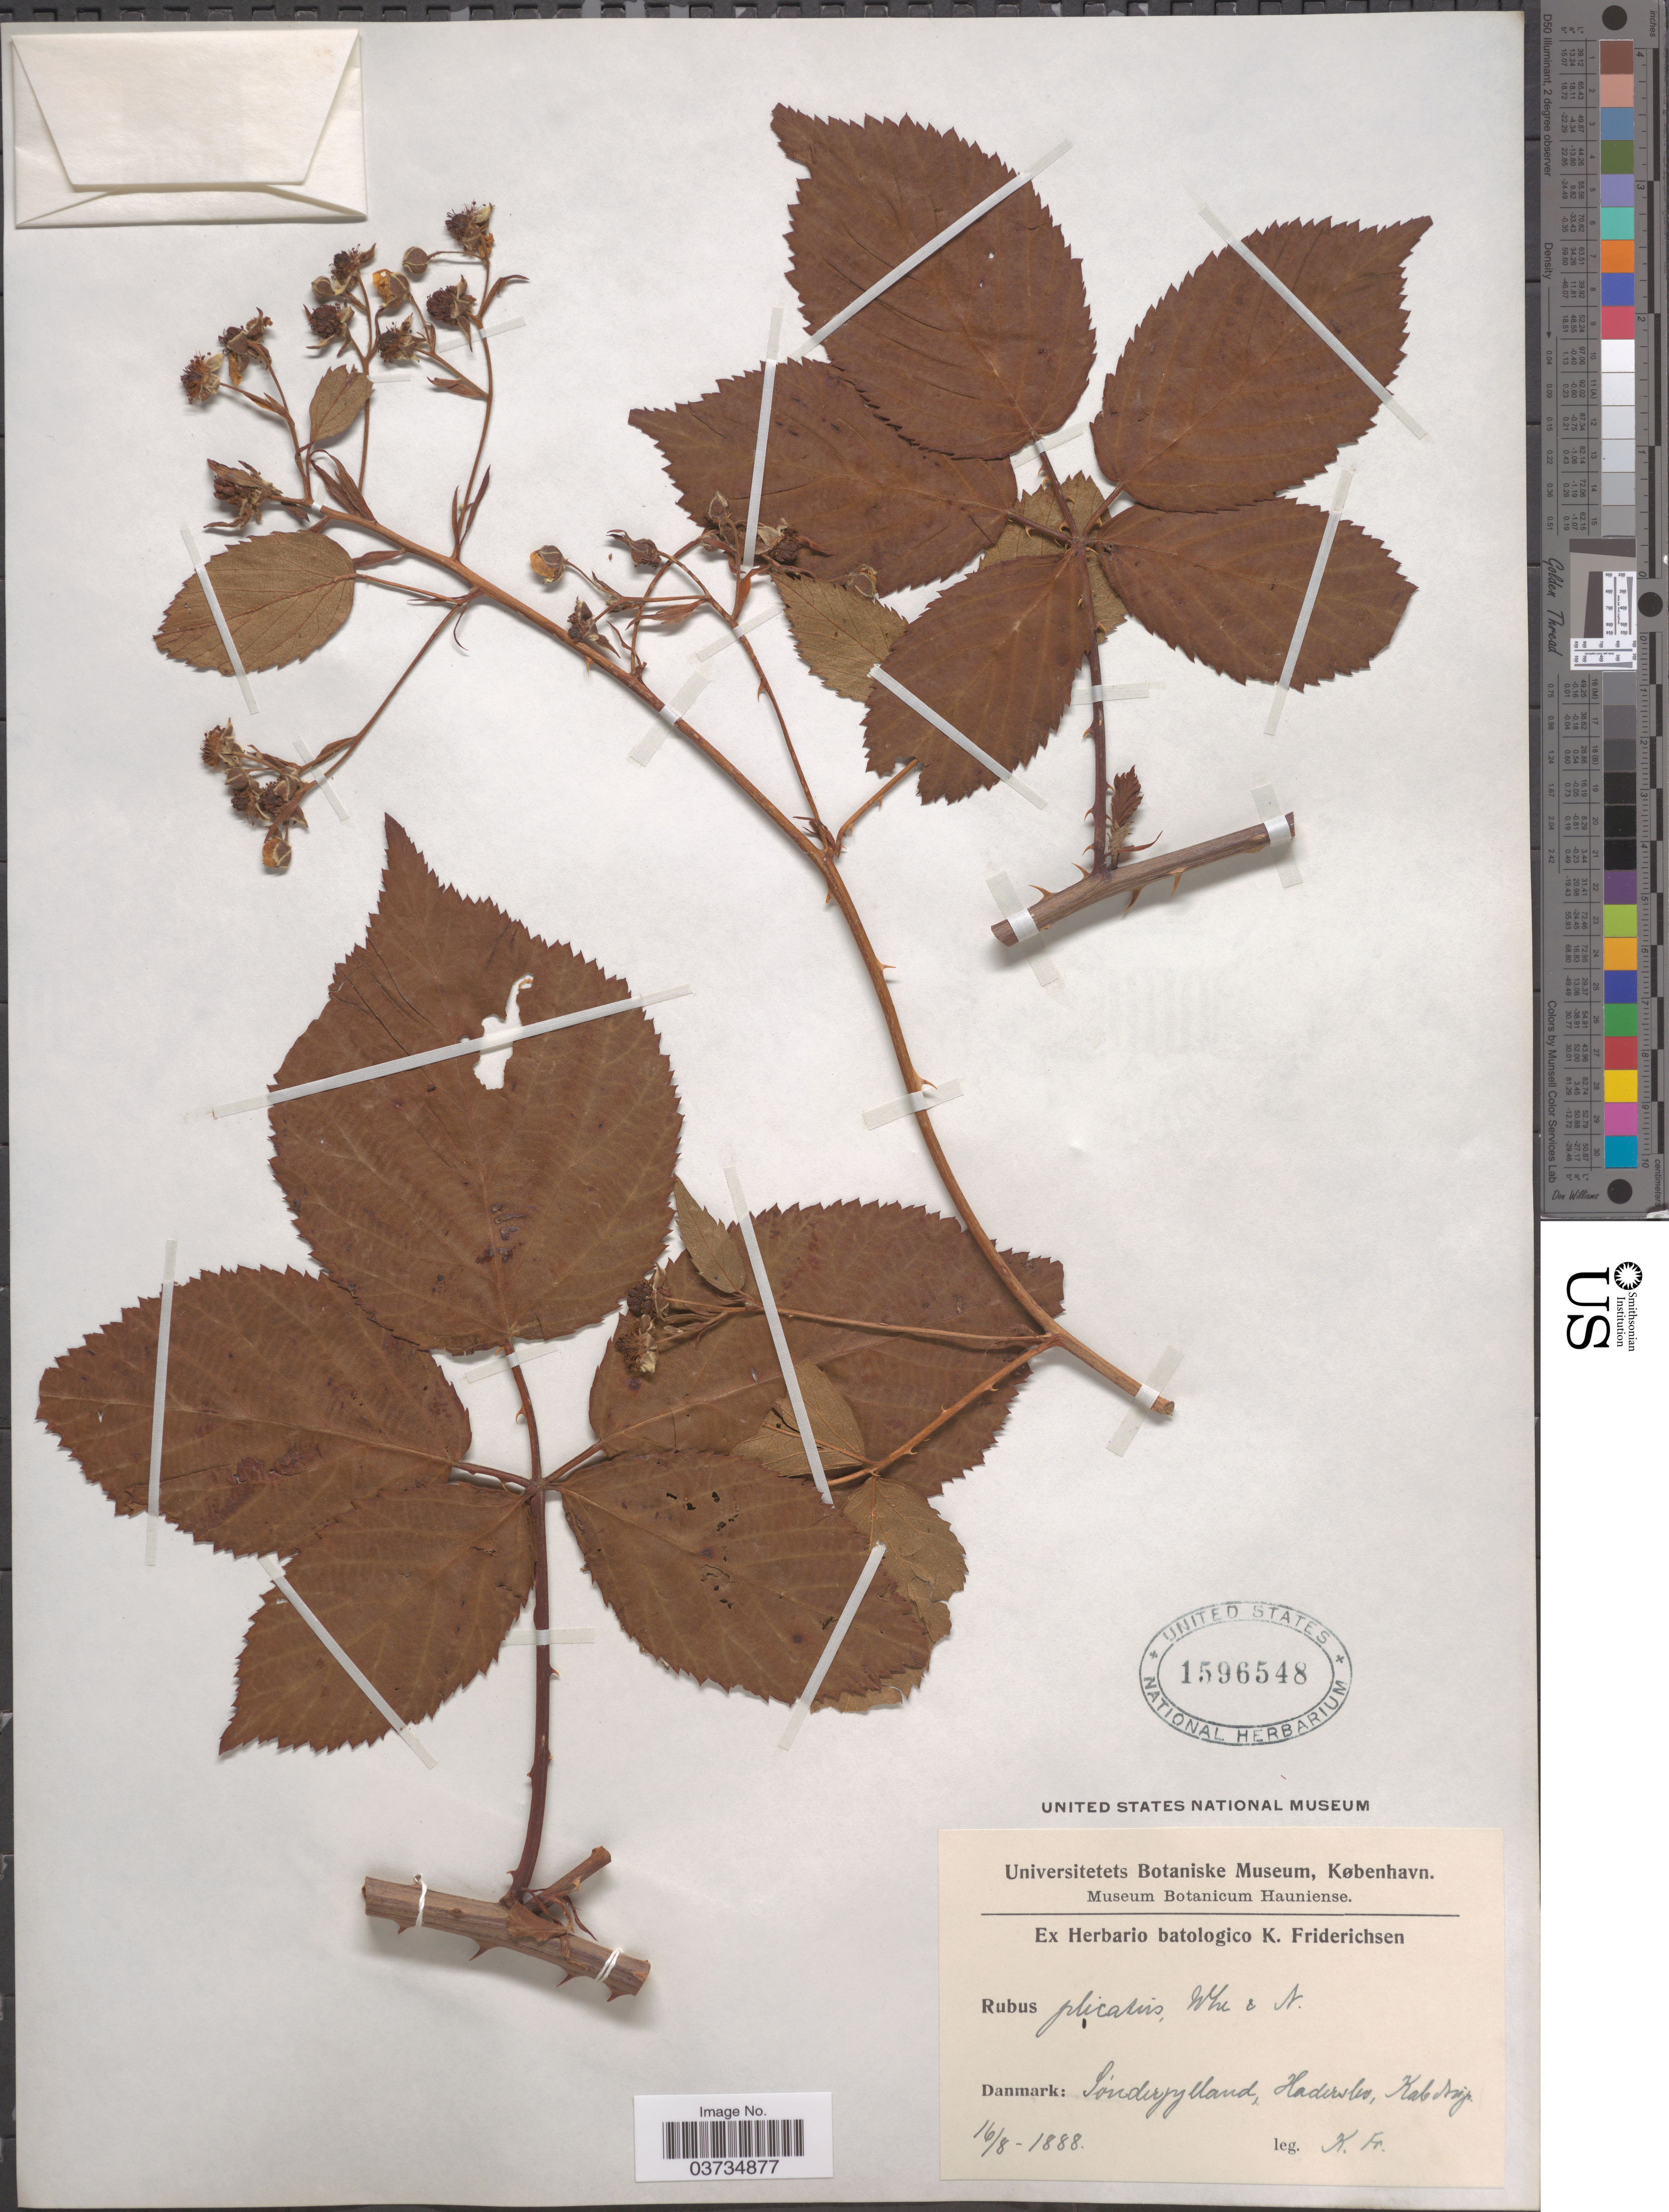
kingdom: Plantae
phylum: Tracheophyta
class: Magnoliopsida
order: Rosales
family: Rosaceae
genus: Rubus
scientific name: Rubus plicatus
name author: Weihe & Nees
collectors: K. Friderichsen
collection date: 1888-08-16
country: Denmark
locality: Danmark: Sónderjylland, Haderslev, Kalstrup.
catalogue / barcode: US 1596548